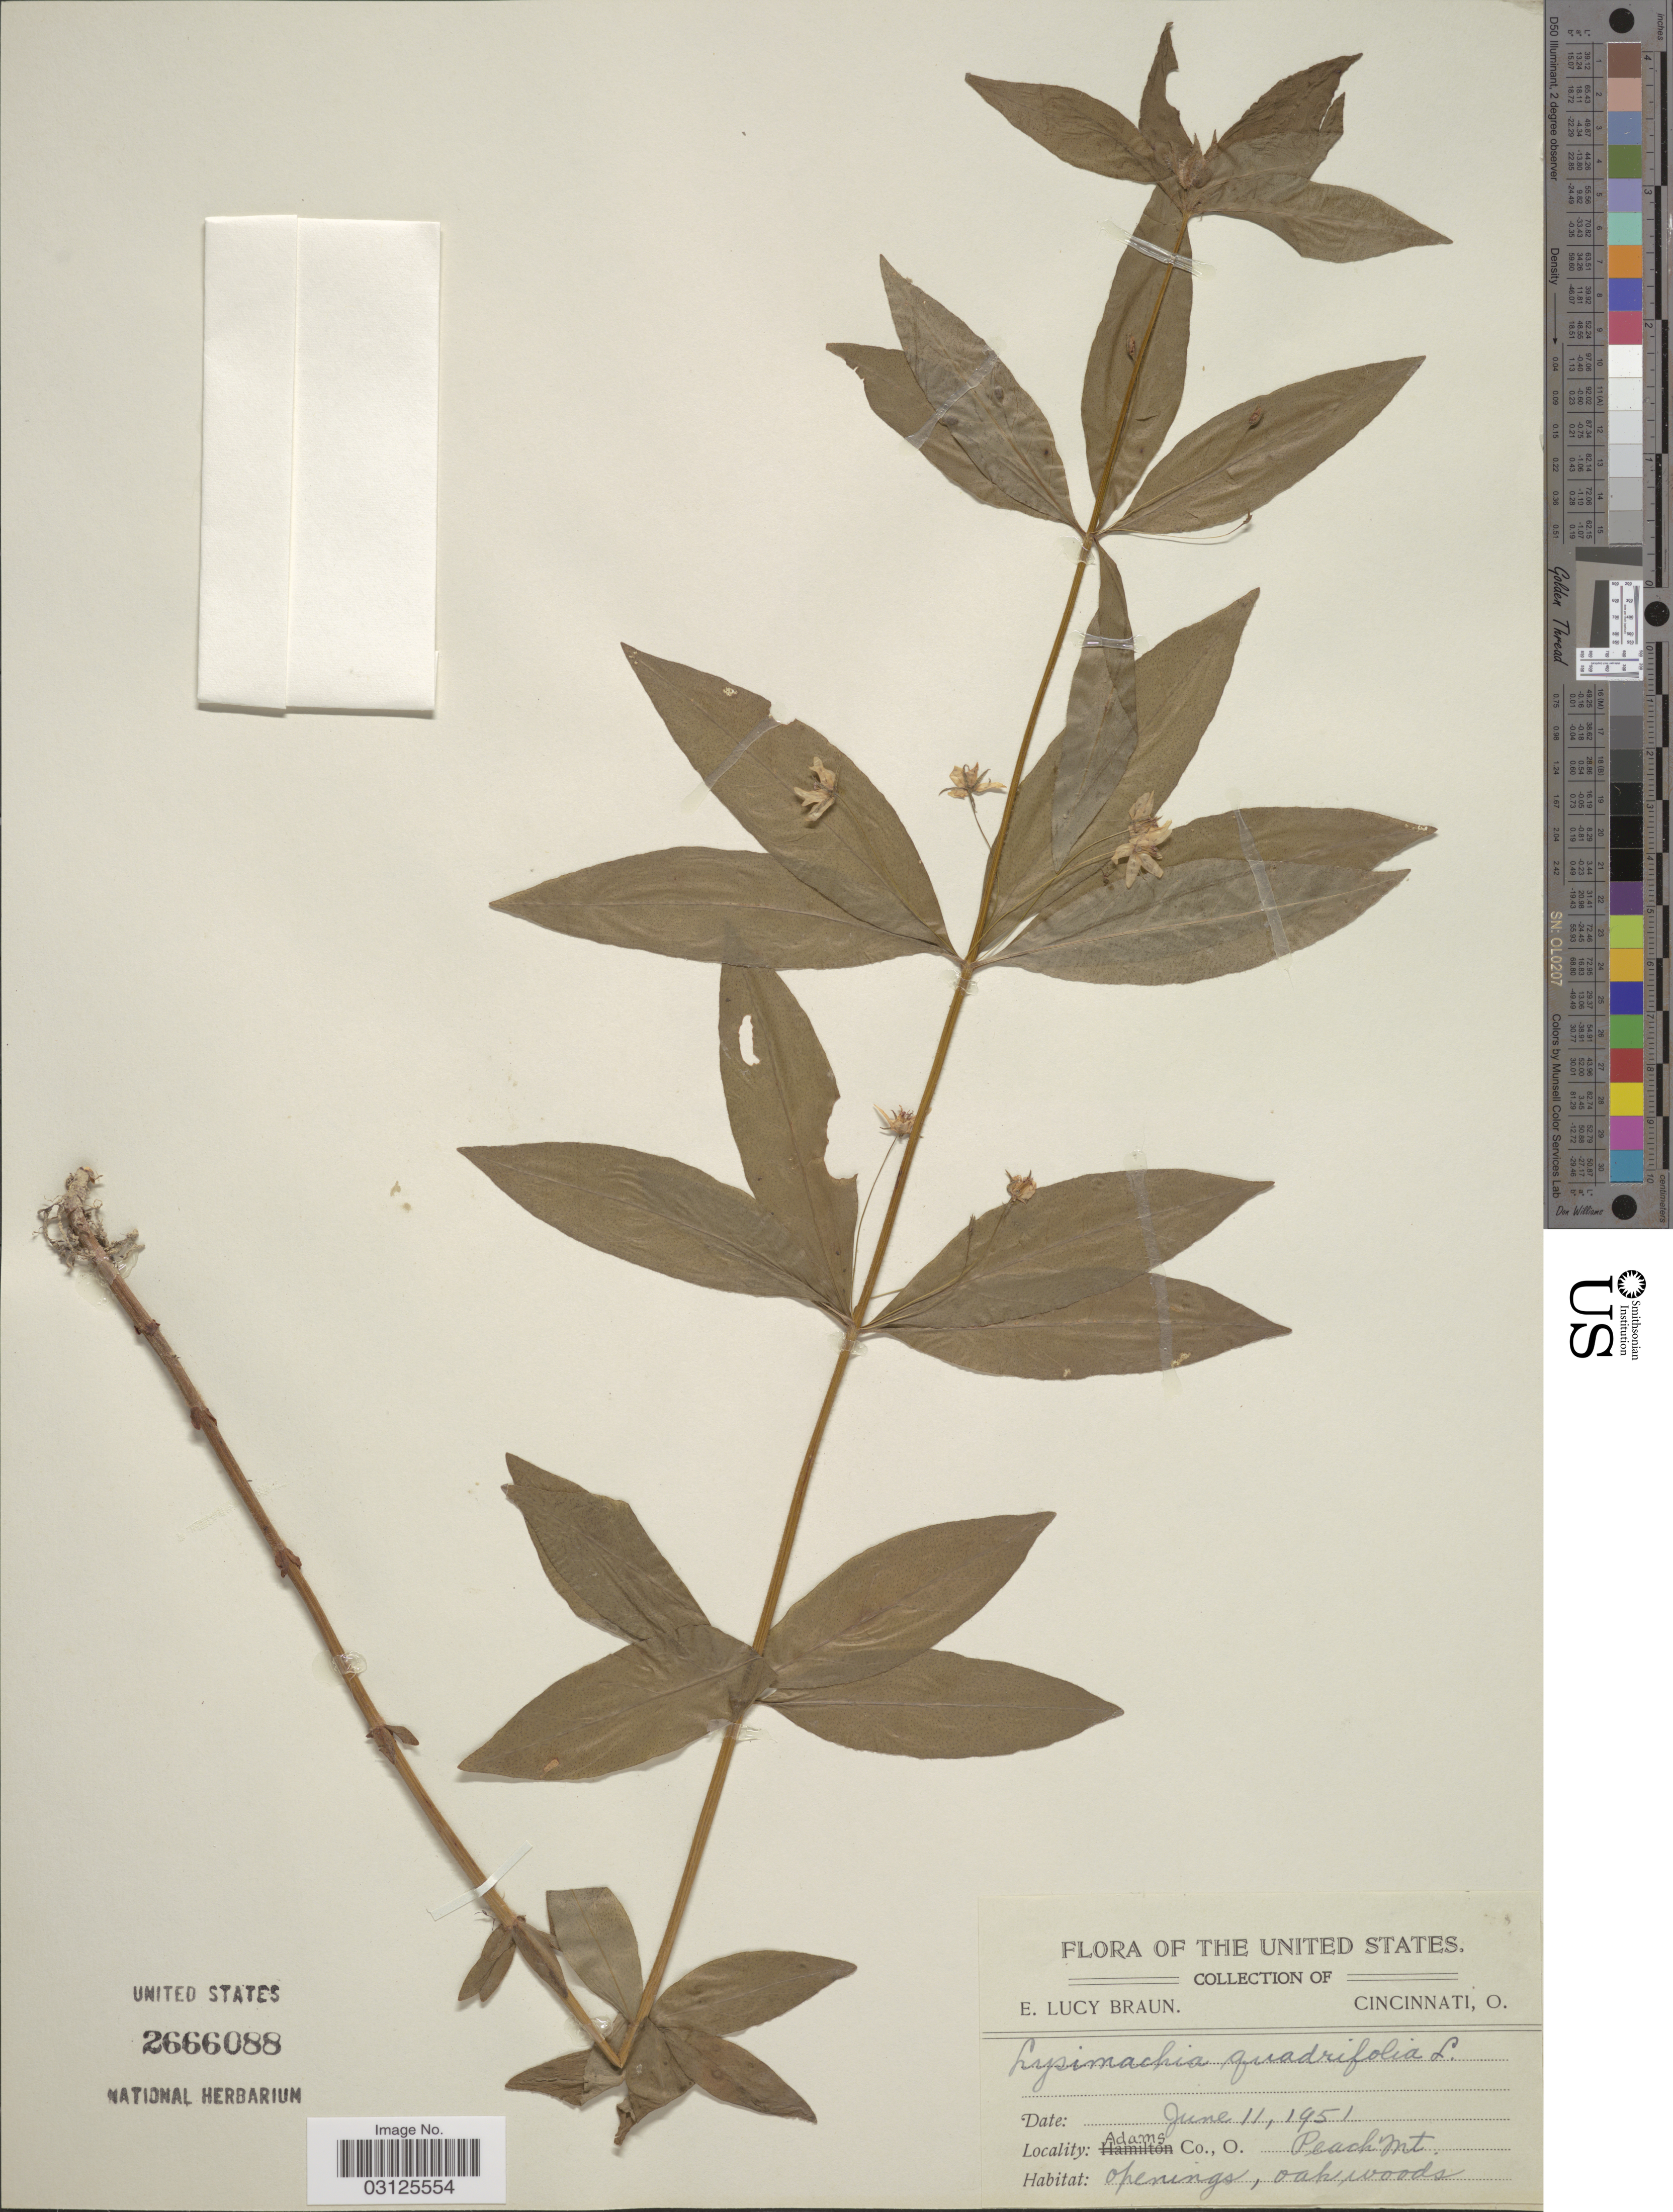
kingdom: Plantae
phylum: Tracheophyta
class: Magnoliopsida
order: Ericales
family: Primulaceae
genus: Lysimachia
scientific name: Lysimachia quadrifolia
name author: L.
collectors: E. L. Braun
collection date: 1951-06-11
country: United States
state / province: Ohio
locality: Adams Co., Peach Mt.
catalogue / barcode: US 2666088